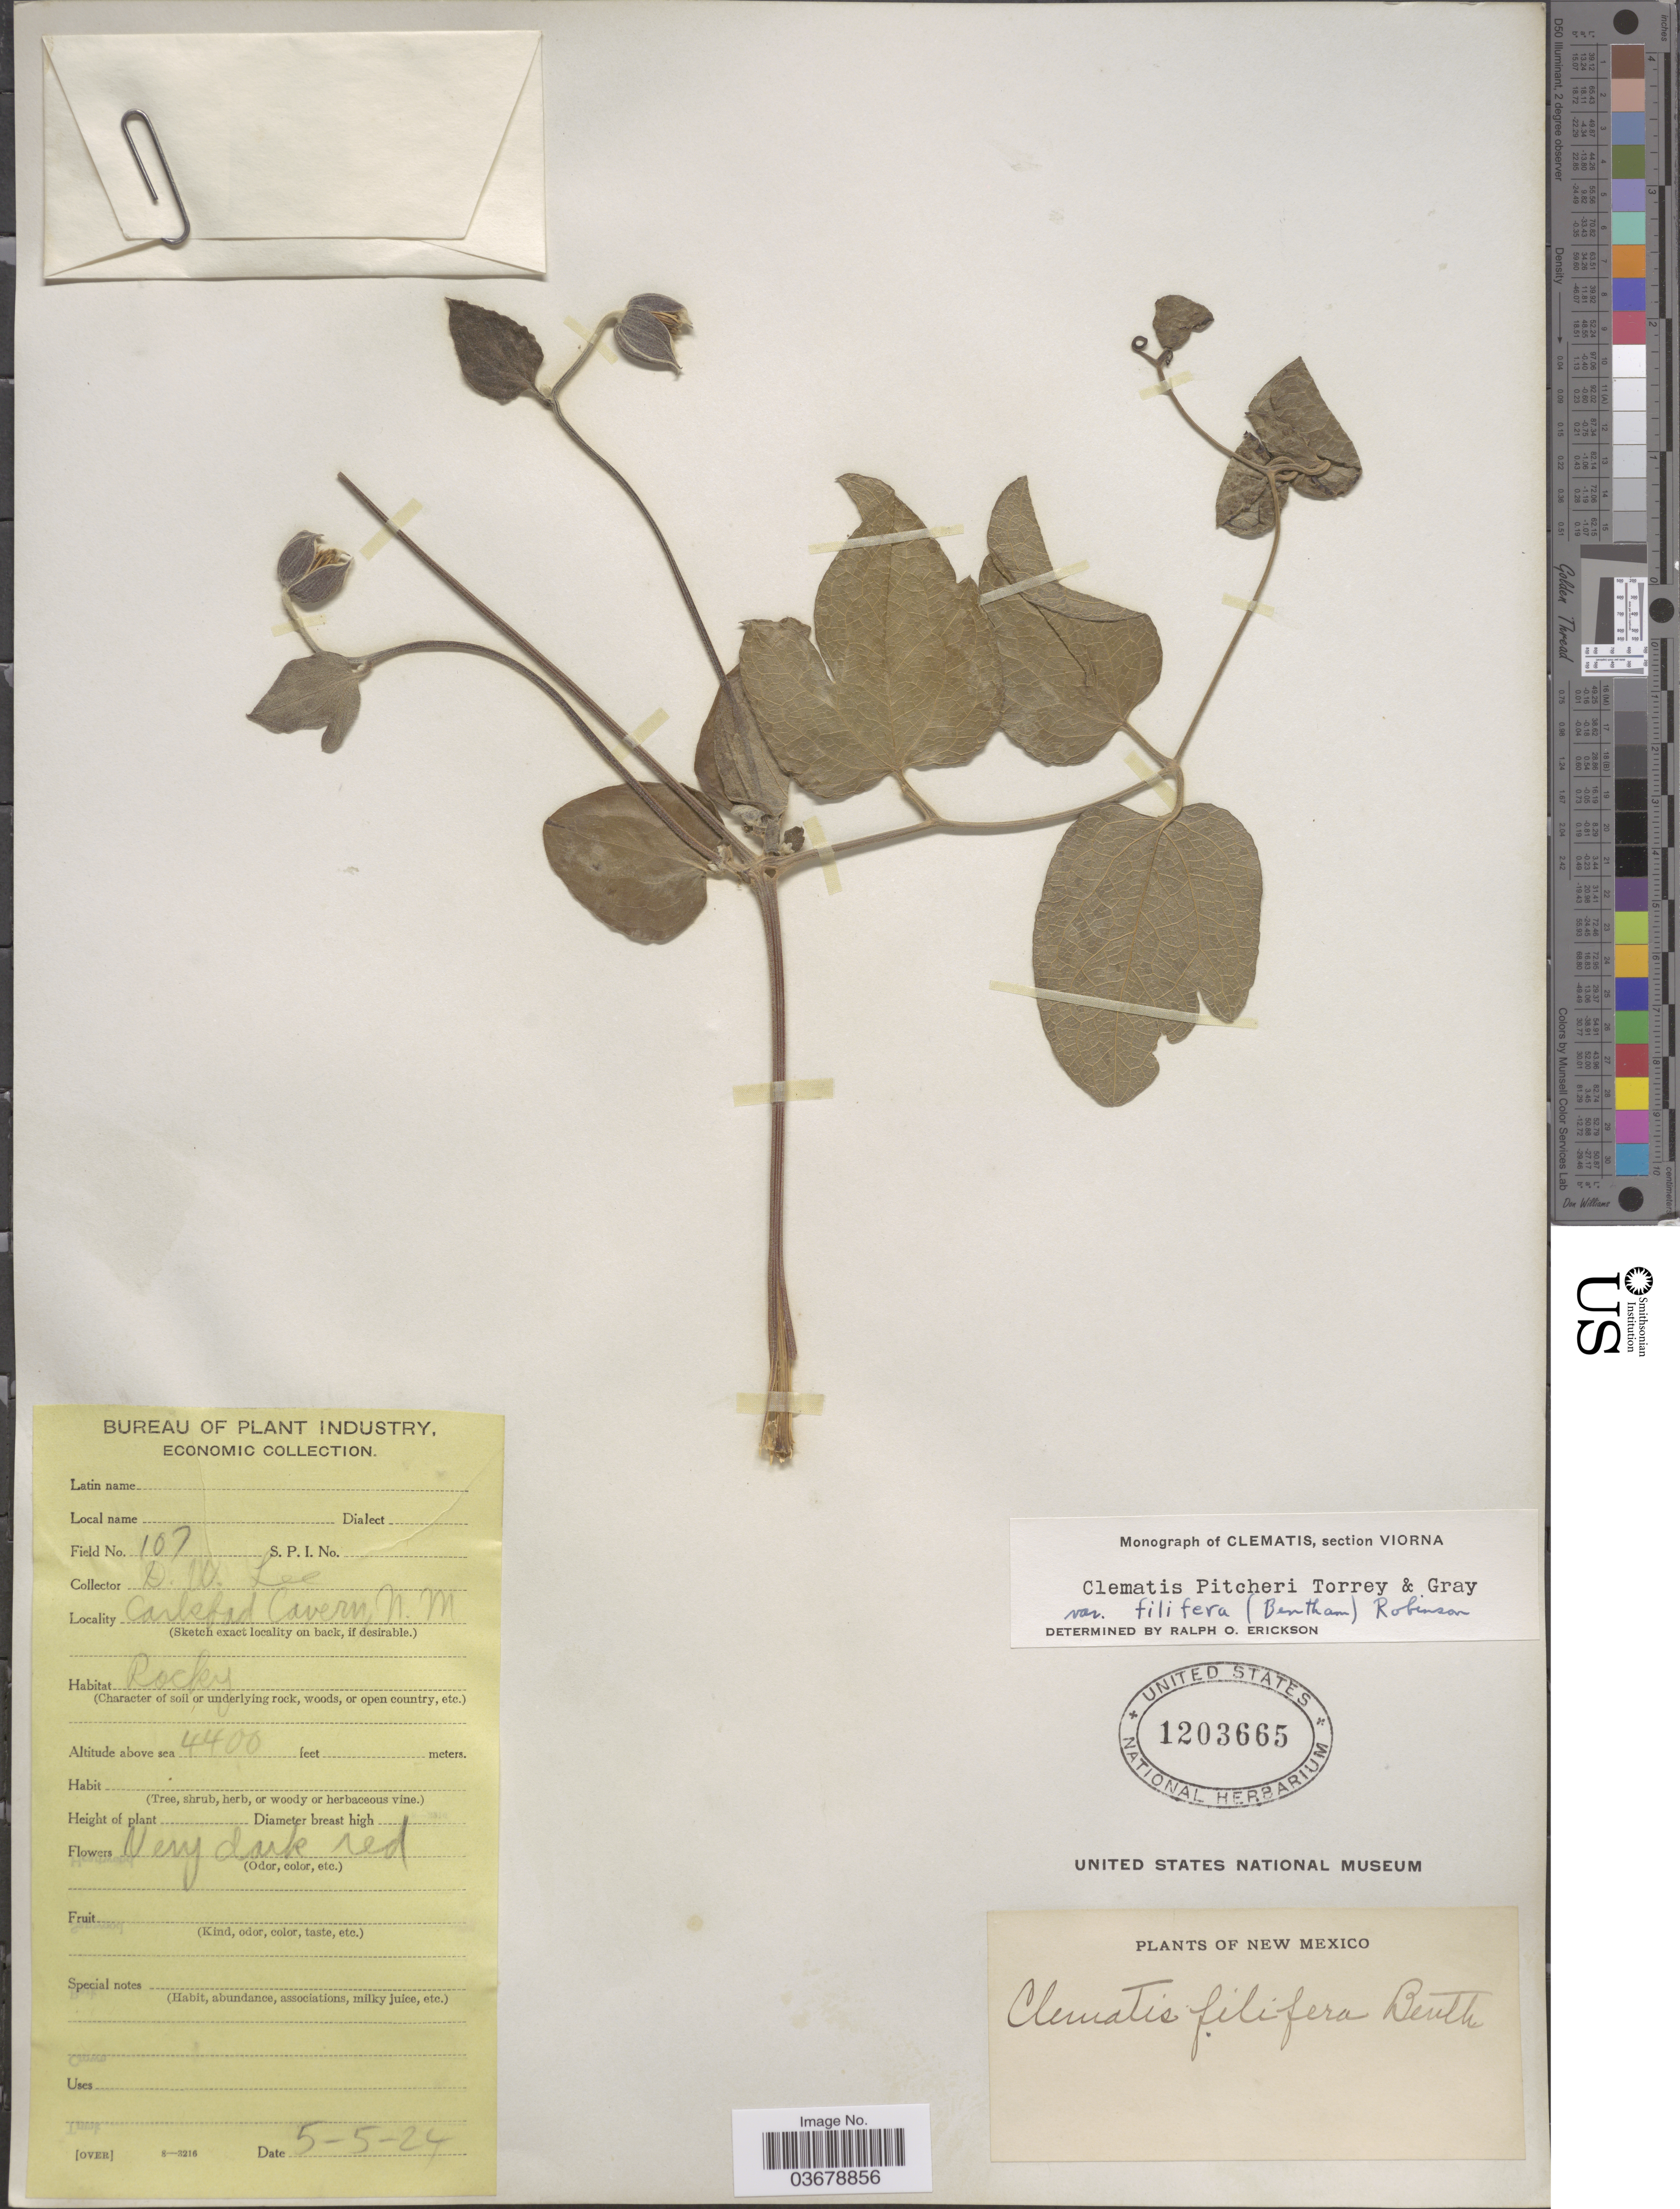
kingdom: Plantae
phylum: Tracheophyta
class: Magnoliopsida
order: Ranunculales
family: Ranunculaceae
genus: Clematis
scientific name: Clematis viorna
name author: L.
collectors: D. Lee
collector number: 107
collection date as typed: Transcribed d/m/y: 5/5/24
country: United States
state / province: New Mexico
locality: Carlsbad Cavern.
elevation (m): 1341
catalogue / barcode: US 1203665